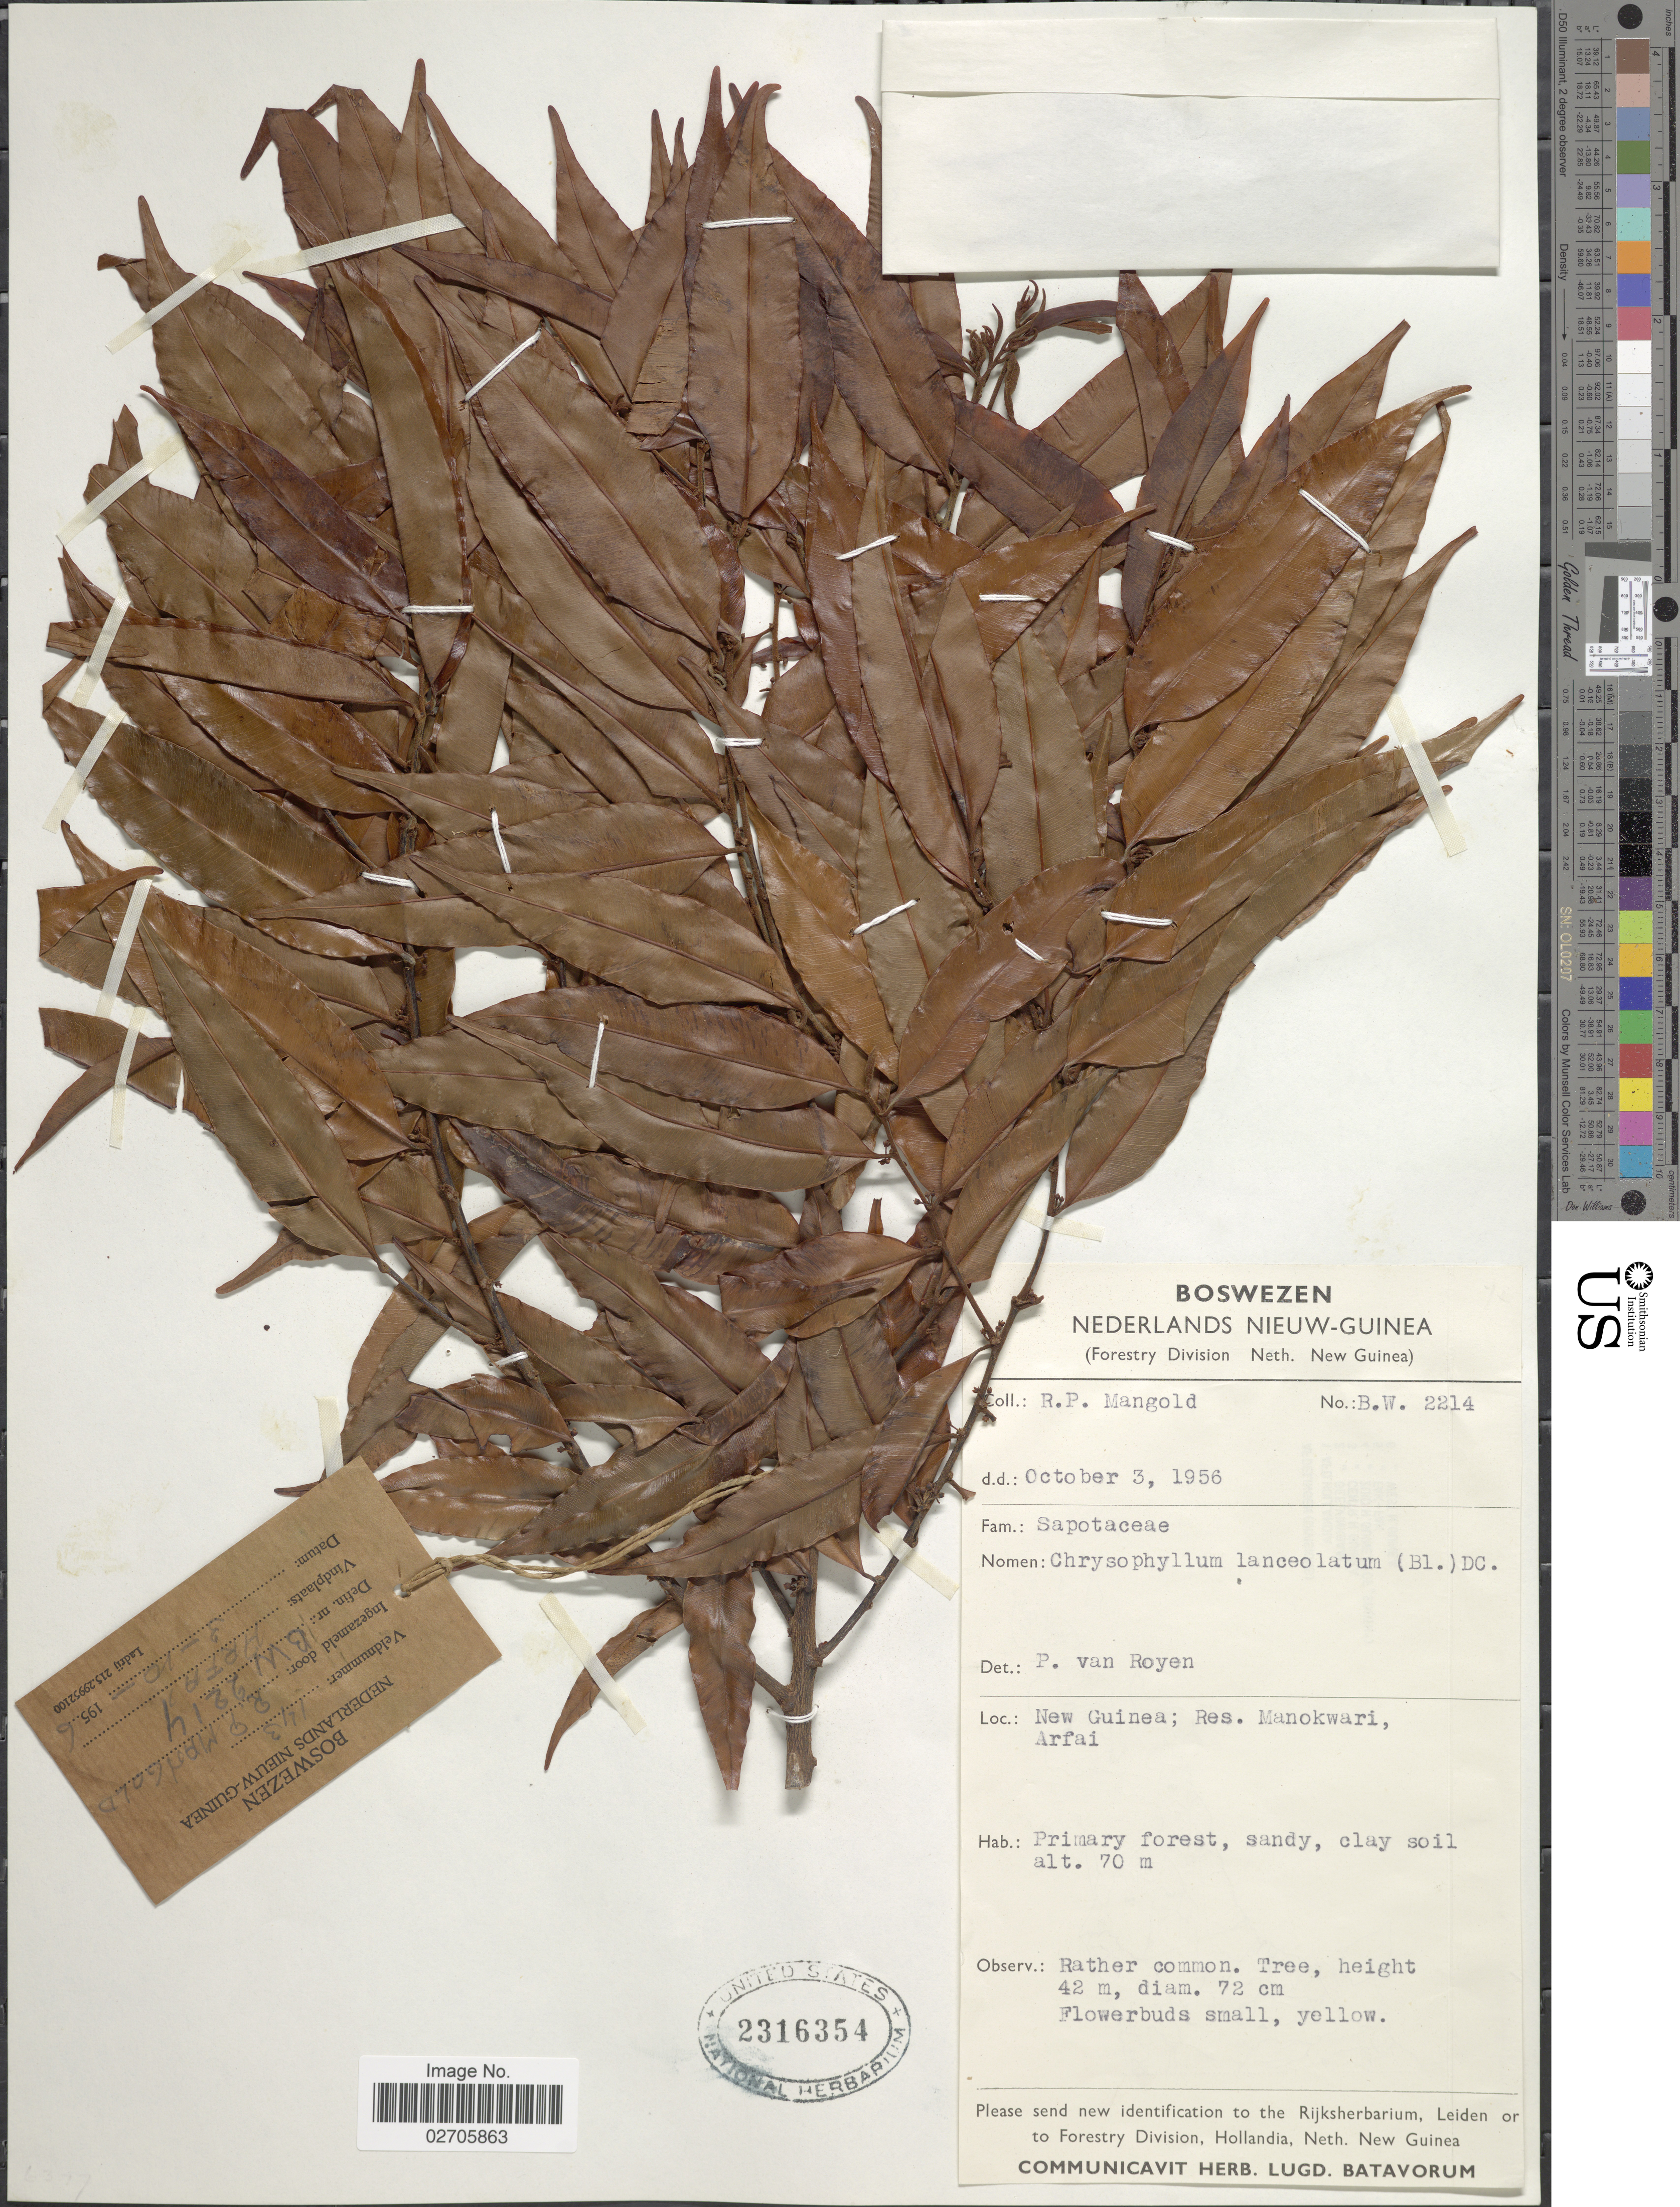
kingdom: Plantae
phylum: Tracheophyta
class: Magnoliopsida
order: Ericales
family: Sapotaceae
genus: Chrysophyllum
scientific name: Chrysophyllum lanceolatum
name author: (Blume) A. DC.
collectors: R. P. Mangold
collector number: B.W. 2214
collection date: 1956-10-03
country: Indonesia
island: New Guinea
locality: New Guinea; Res. Manokwari, Arfai, Primary forest, sandy, clay soil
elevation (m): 70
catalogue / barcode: US 2316354